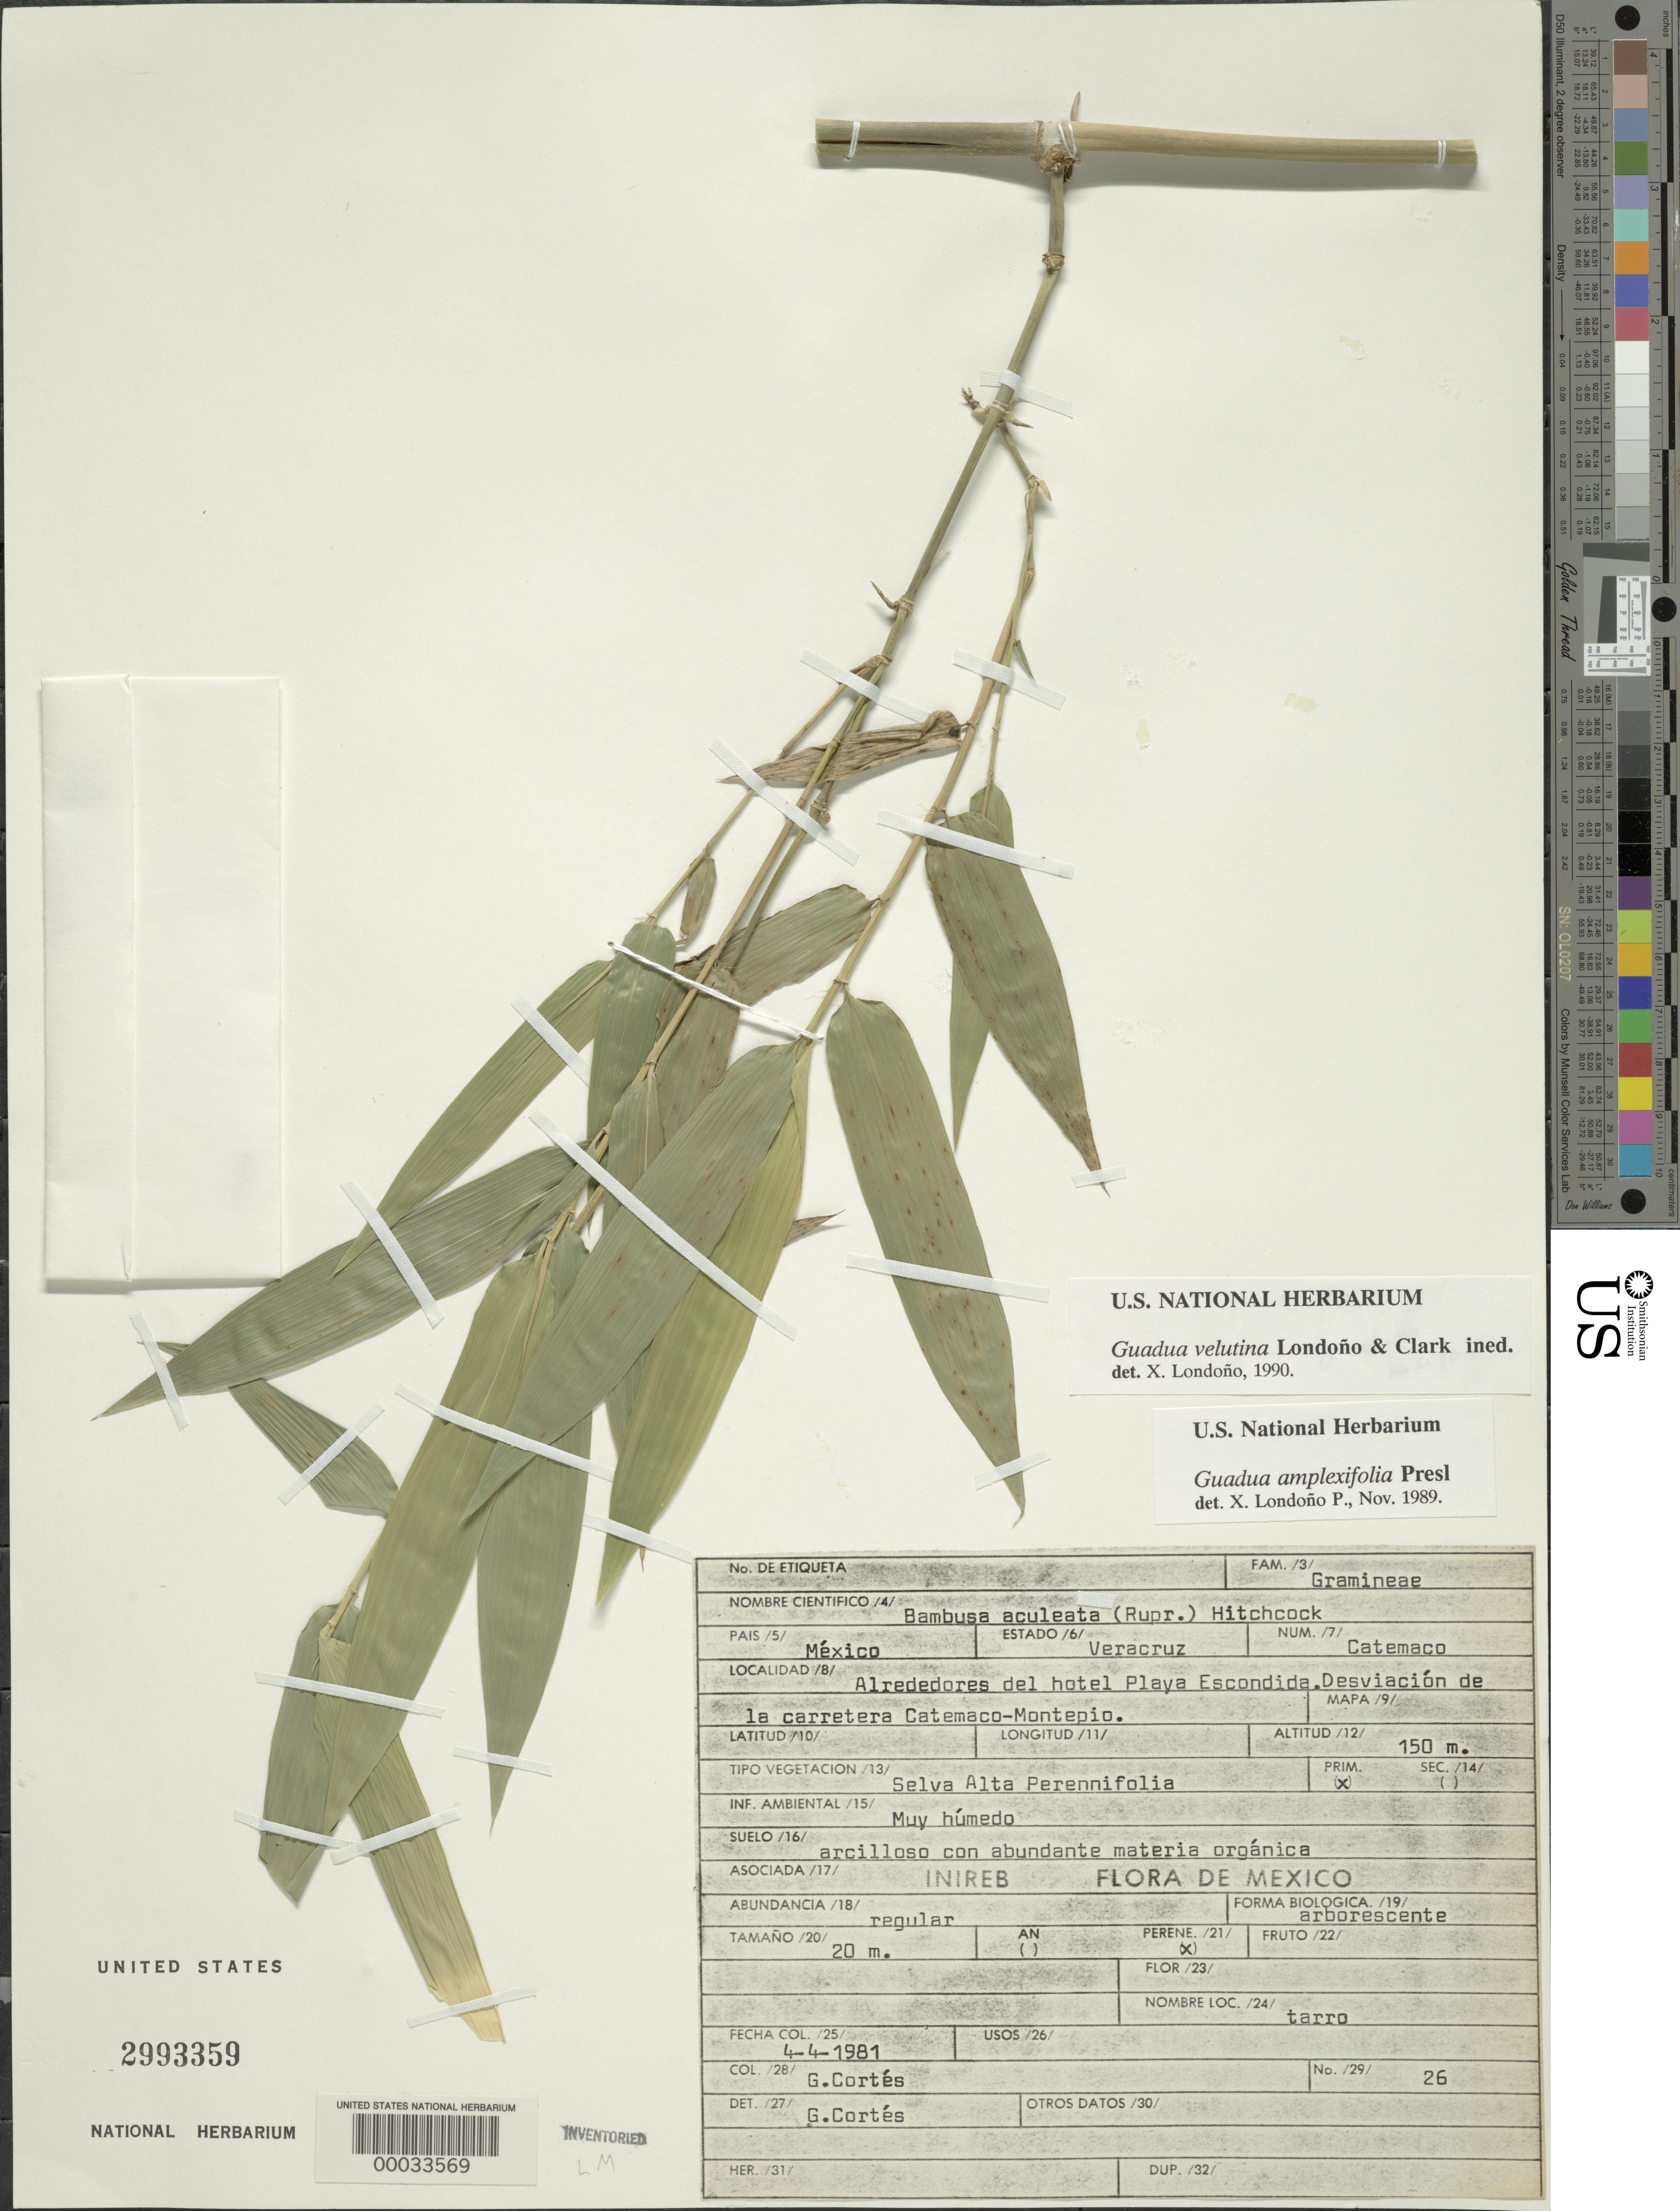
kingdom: Plantae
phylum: Tracheophyta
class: Liliopsida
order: Poales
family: Poaceae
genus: Guadua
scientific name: Guadua tuxtlensis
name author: Londoño & Ruíz-Sanchez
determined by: McMurchie, Elizabeth, (UNITED STATES)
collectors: G. Cortez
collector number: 26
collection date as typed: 04 Apr 1981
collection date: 1981-04-04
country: Mexico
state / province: Veracruz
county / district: Catemaco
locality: Near the hotel playa esconda; catemaco-montepio road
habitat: Tall forest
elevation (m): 150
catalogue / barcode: US 2993359